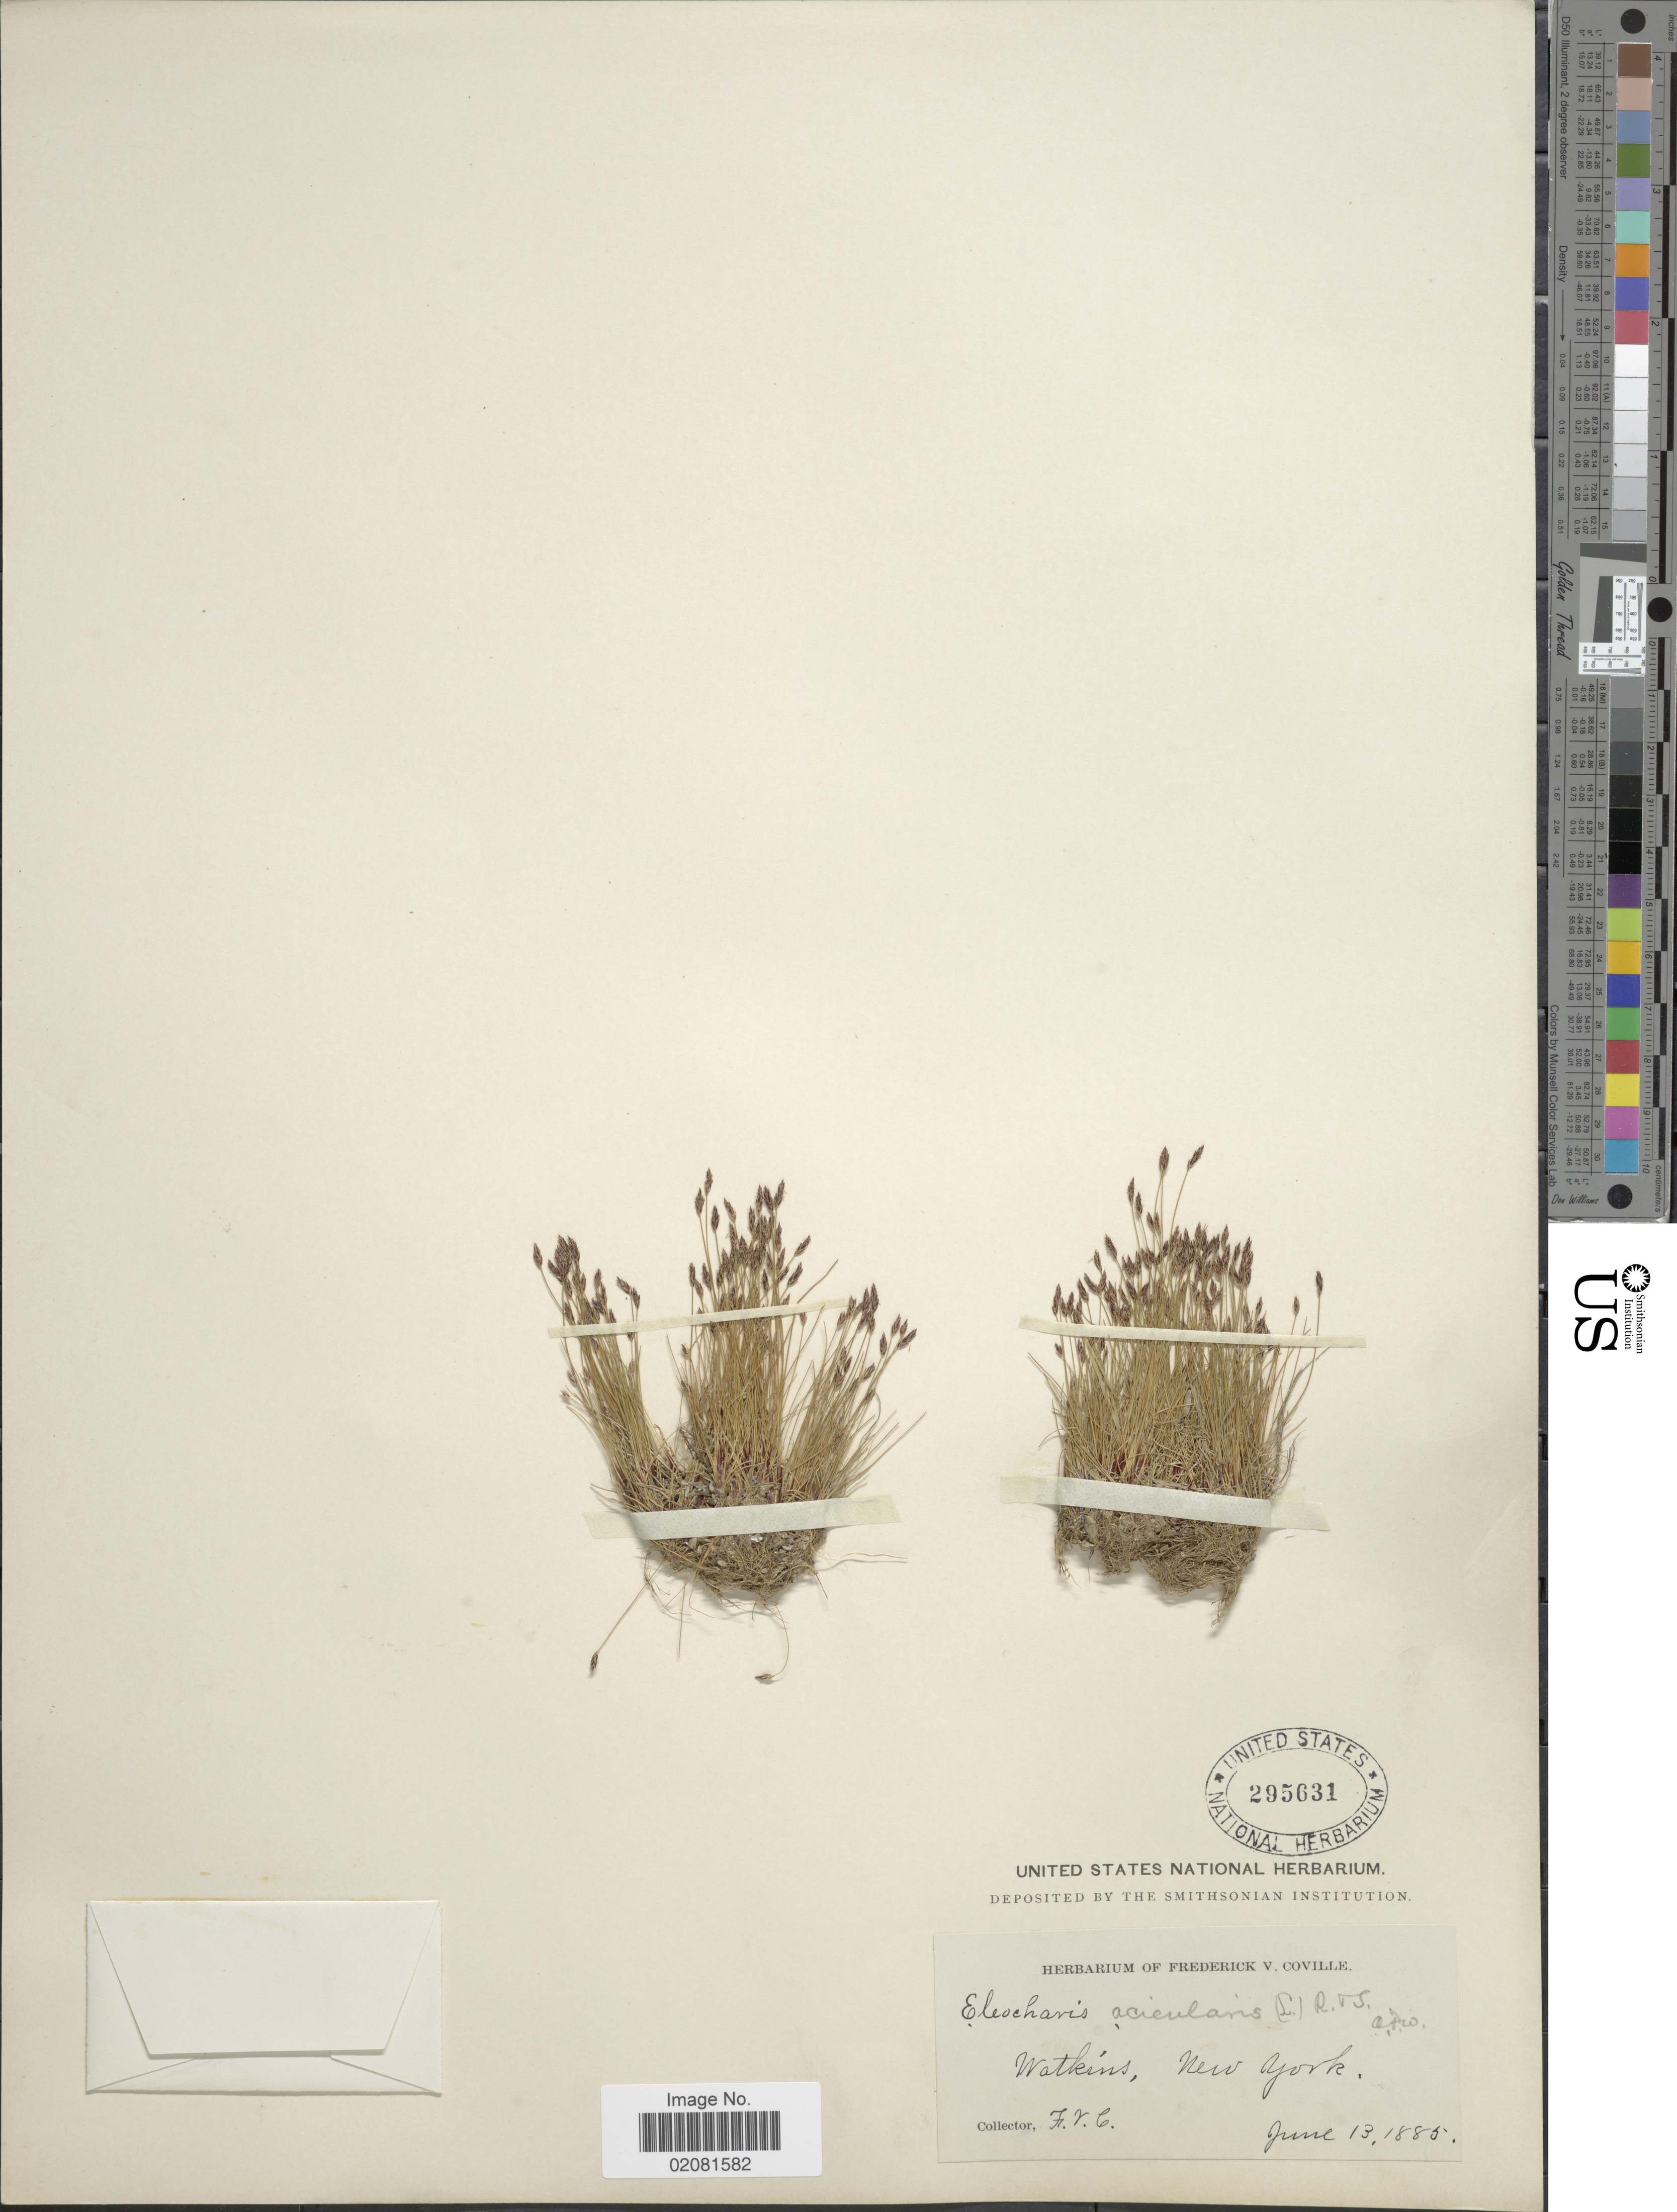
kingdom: Plantae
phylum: Tracheophyta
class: Liliopsida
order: Poales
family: Cyperaceae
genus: Eleocharis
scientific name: Eleocharis acicularis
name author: (L.) Roem. & Schult.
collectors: F. V. Coville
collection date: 1885-06-13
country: United States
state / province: New York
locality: Watkins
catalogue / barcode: US 295631